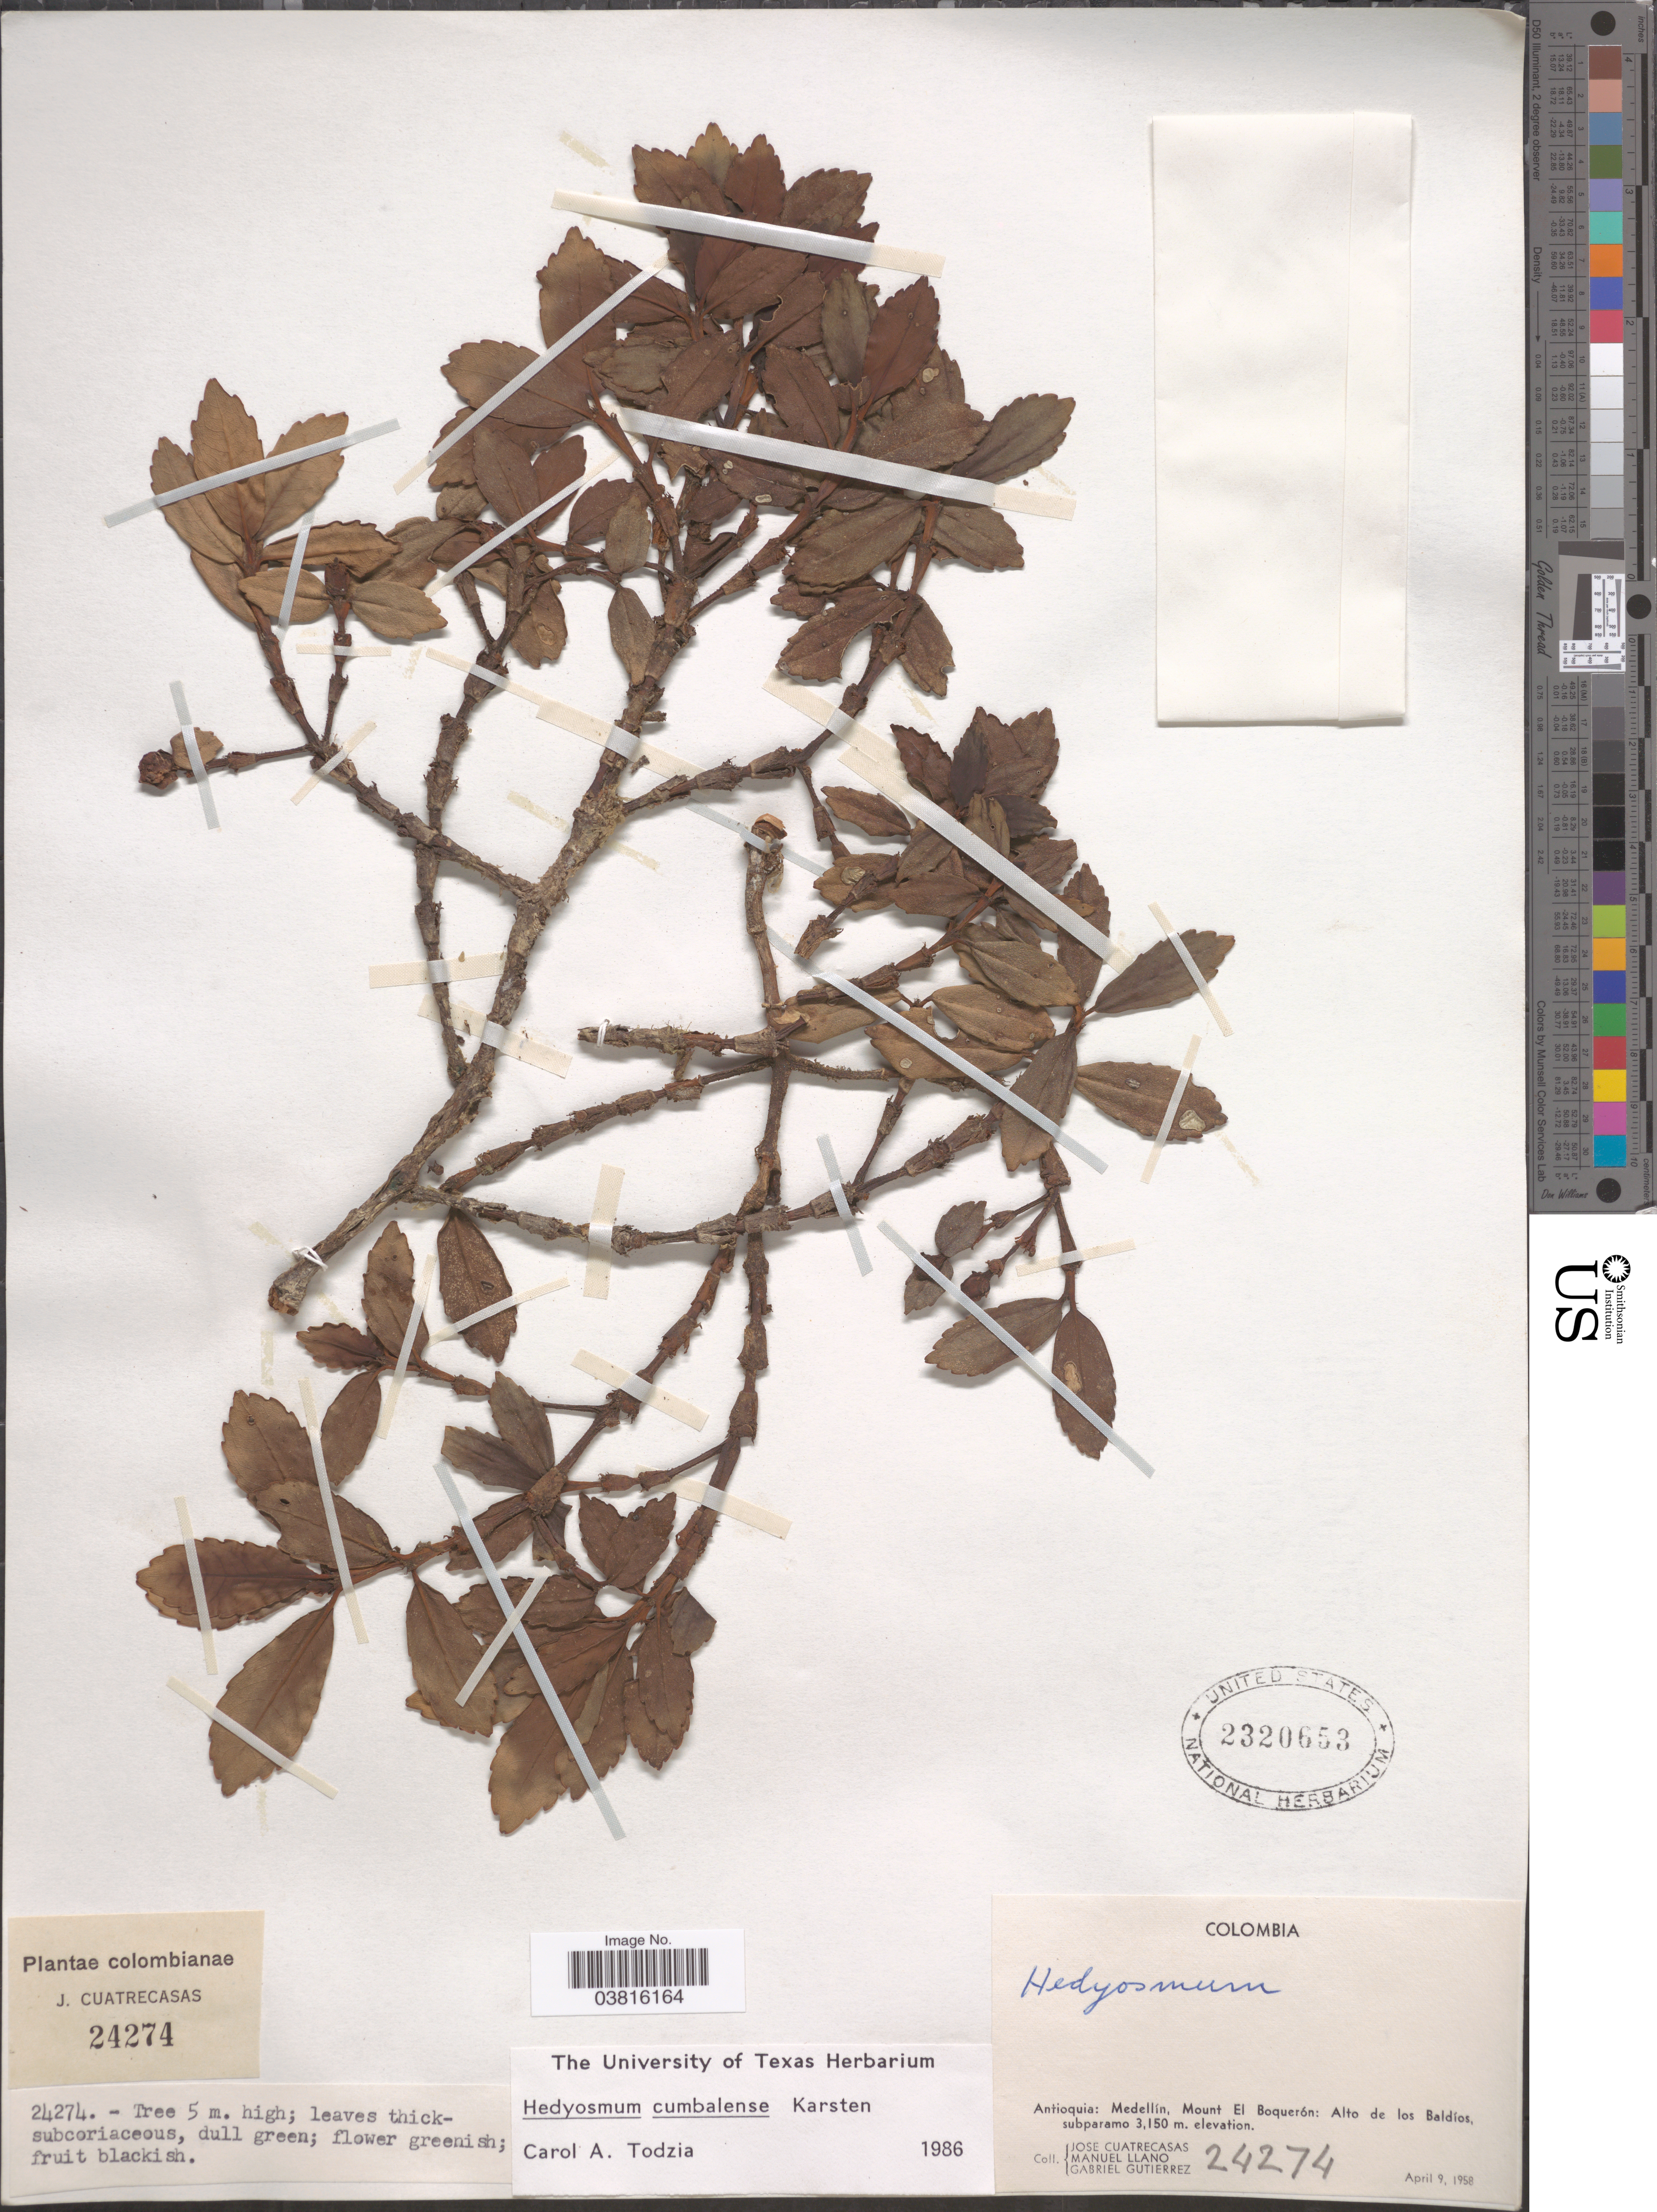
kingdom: Plantae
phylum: Tracheophyta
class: Magnoliopsida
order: Chloranthales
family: Chloranthaceae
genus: Hedyosmum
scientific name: Hedyosmum cumbalense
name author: H. Karst.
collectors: J. Cuatrecasas, M. Llano & G. Gutierrez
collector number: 24274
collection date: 1958-04-09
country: Colombia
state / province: Antioquia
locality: Medellín, Mount El Boquerón: Alto de los Baldíos, subparamo.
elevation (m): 3150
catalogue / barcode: US 2320653